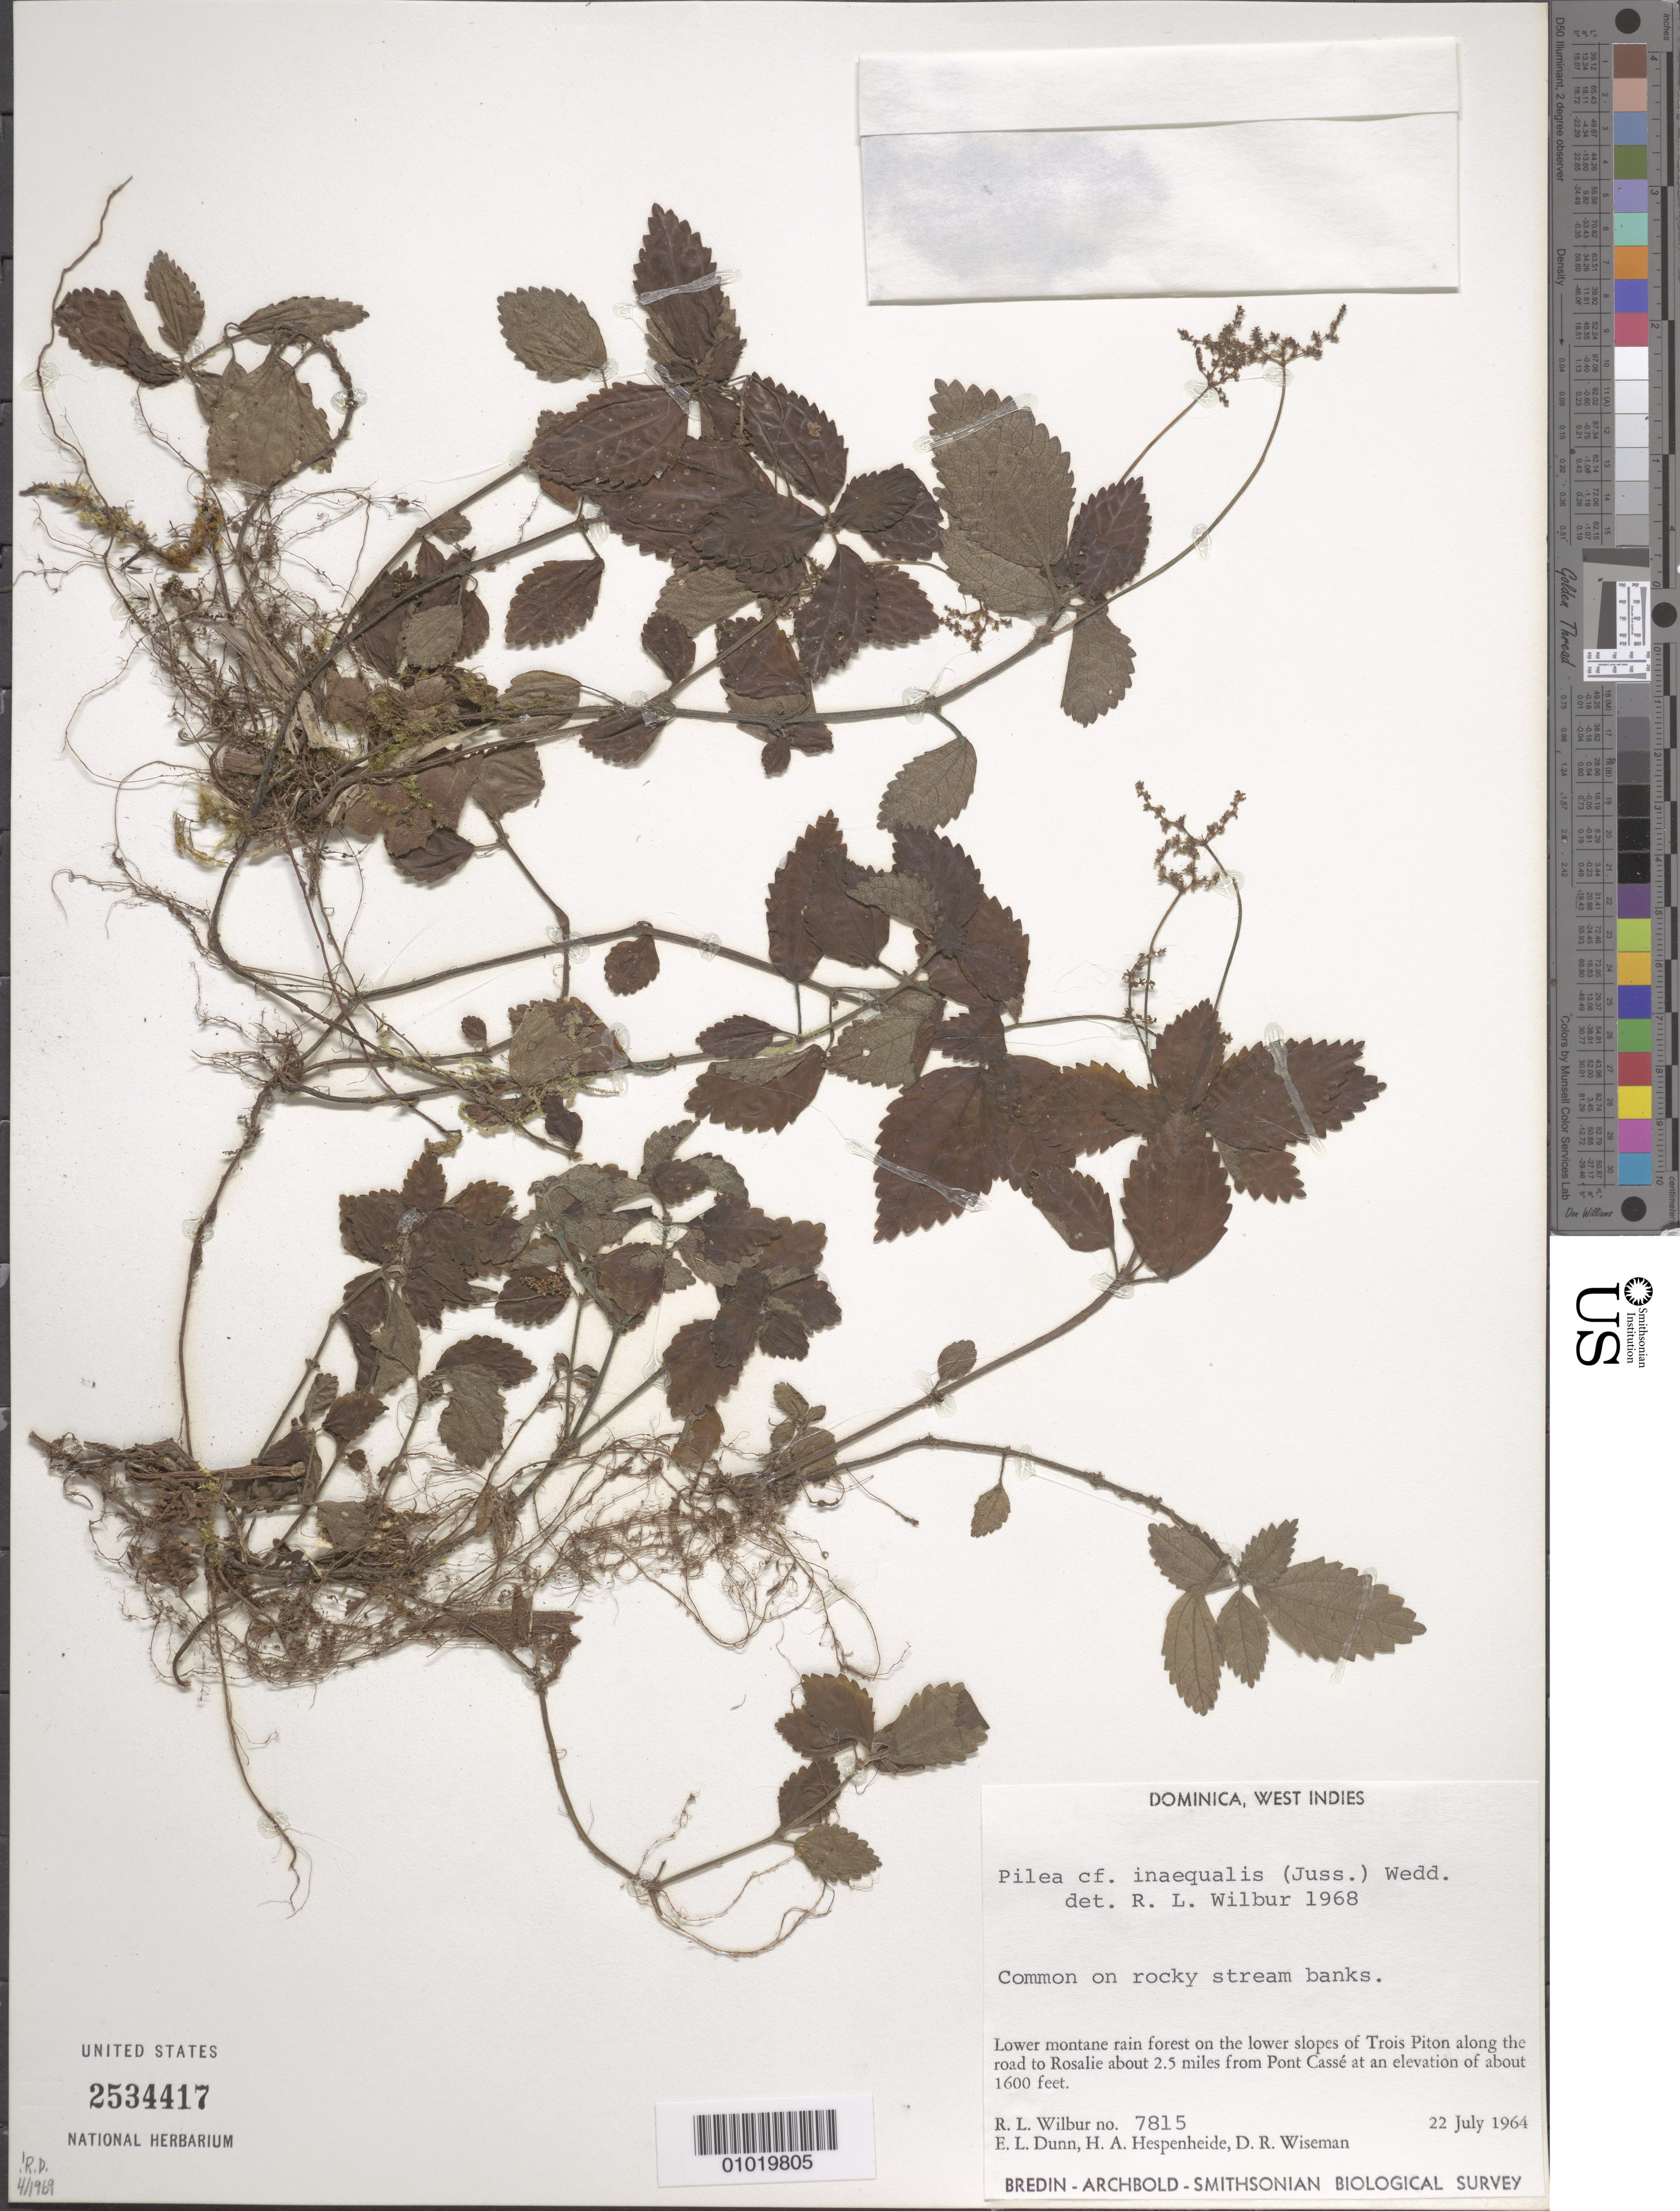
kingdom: Plantae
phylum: Tracheophyta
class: Magnoliopsida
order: Rosales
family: Urticaceae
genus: Pilea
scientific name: Pilea inaequalis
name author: (Juss. ex Poir.) Wedd.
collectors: R. L. Wilbur, E. Dunn, H. A. Hespenheide & D. R. Wiseman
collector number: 7815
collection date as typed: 22 Jul 1964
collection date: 1964-07-22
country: Dominica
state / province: St. David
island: Dominica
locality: Lower montane rain forest on the lower slopes of Trois Piton along the road to Rosalie about 2.5mi from Pont Casse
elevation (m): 488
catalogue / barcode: US 2534417